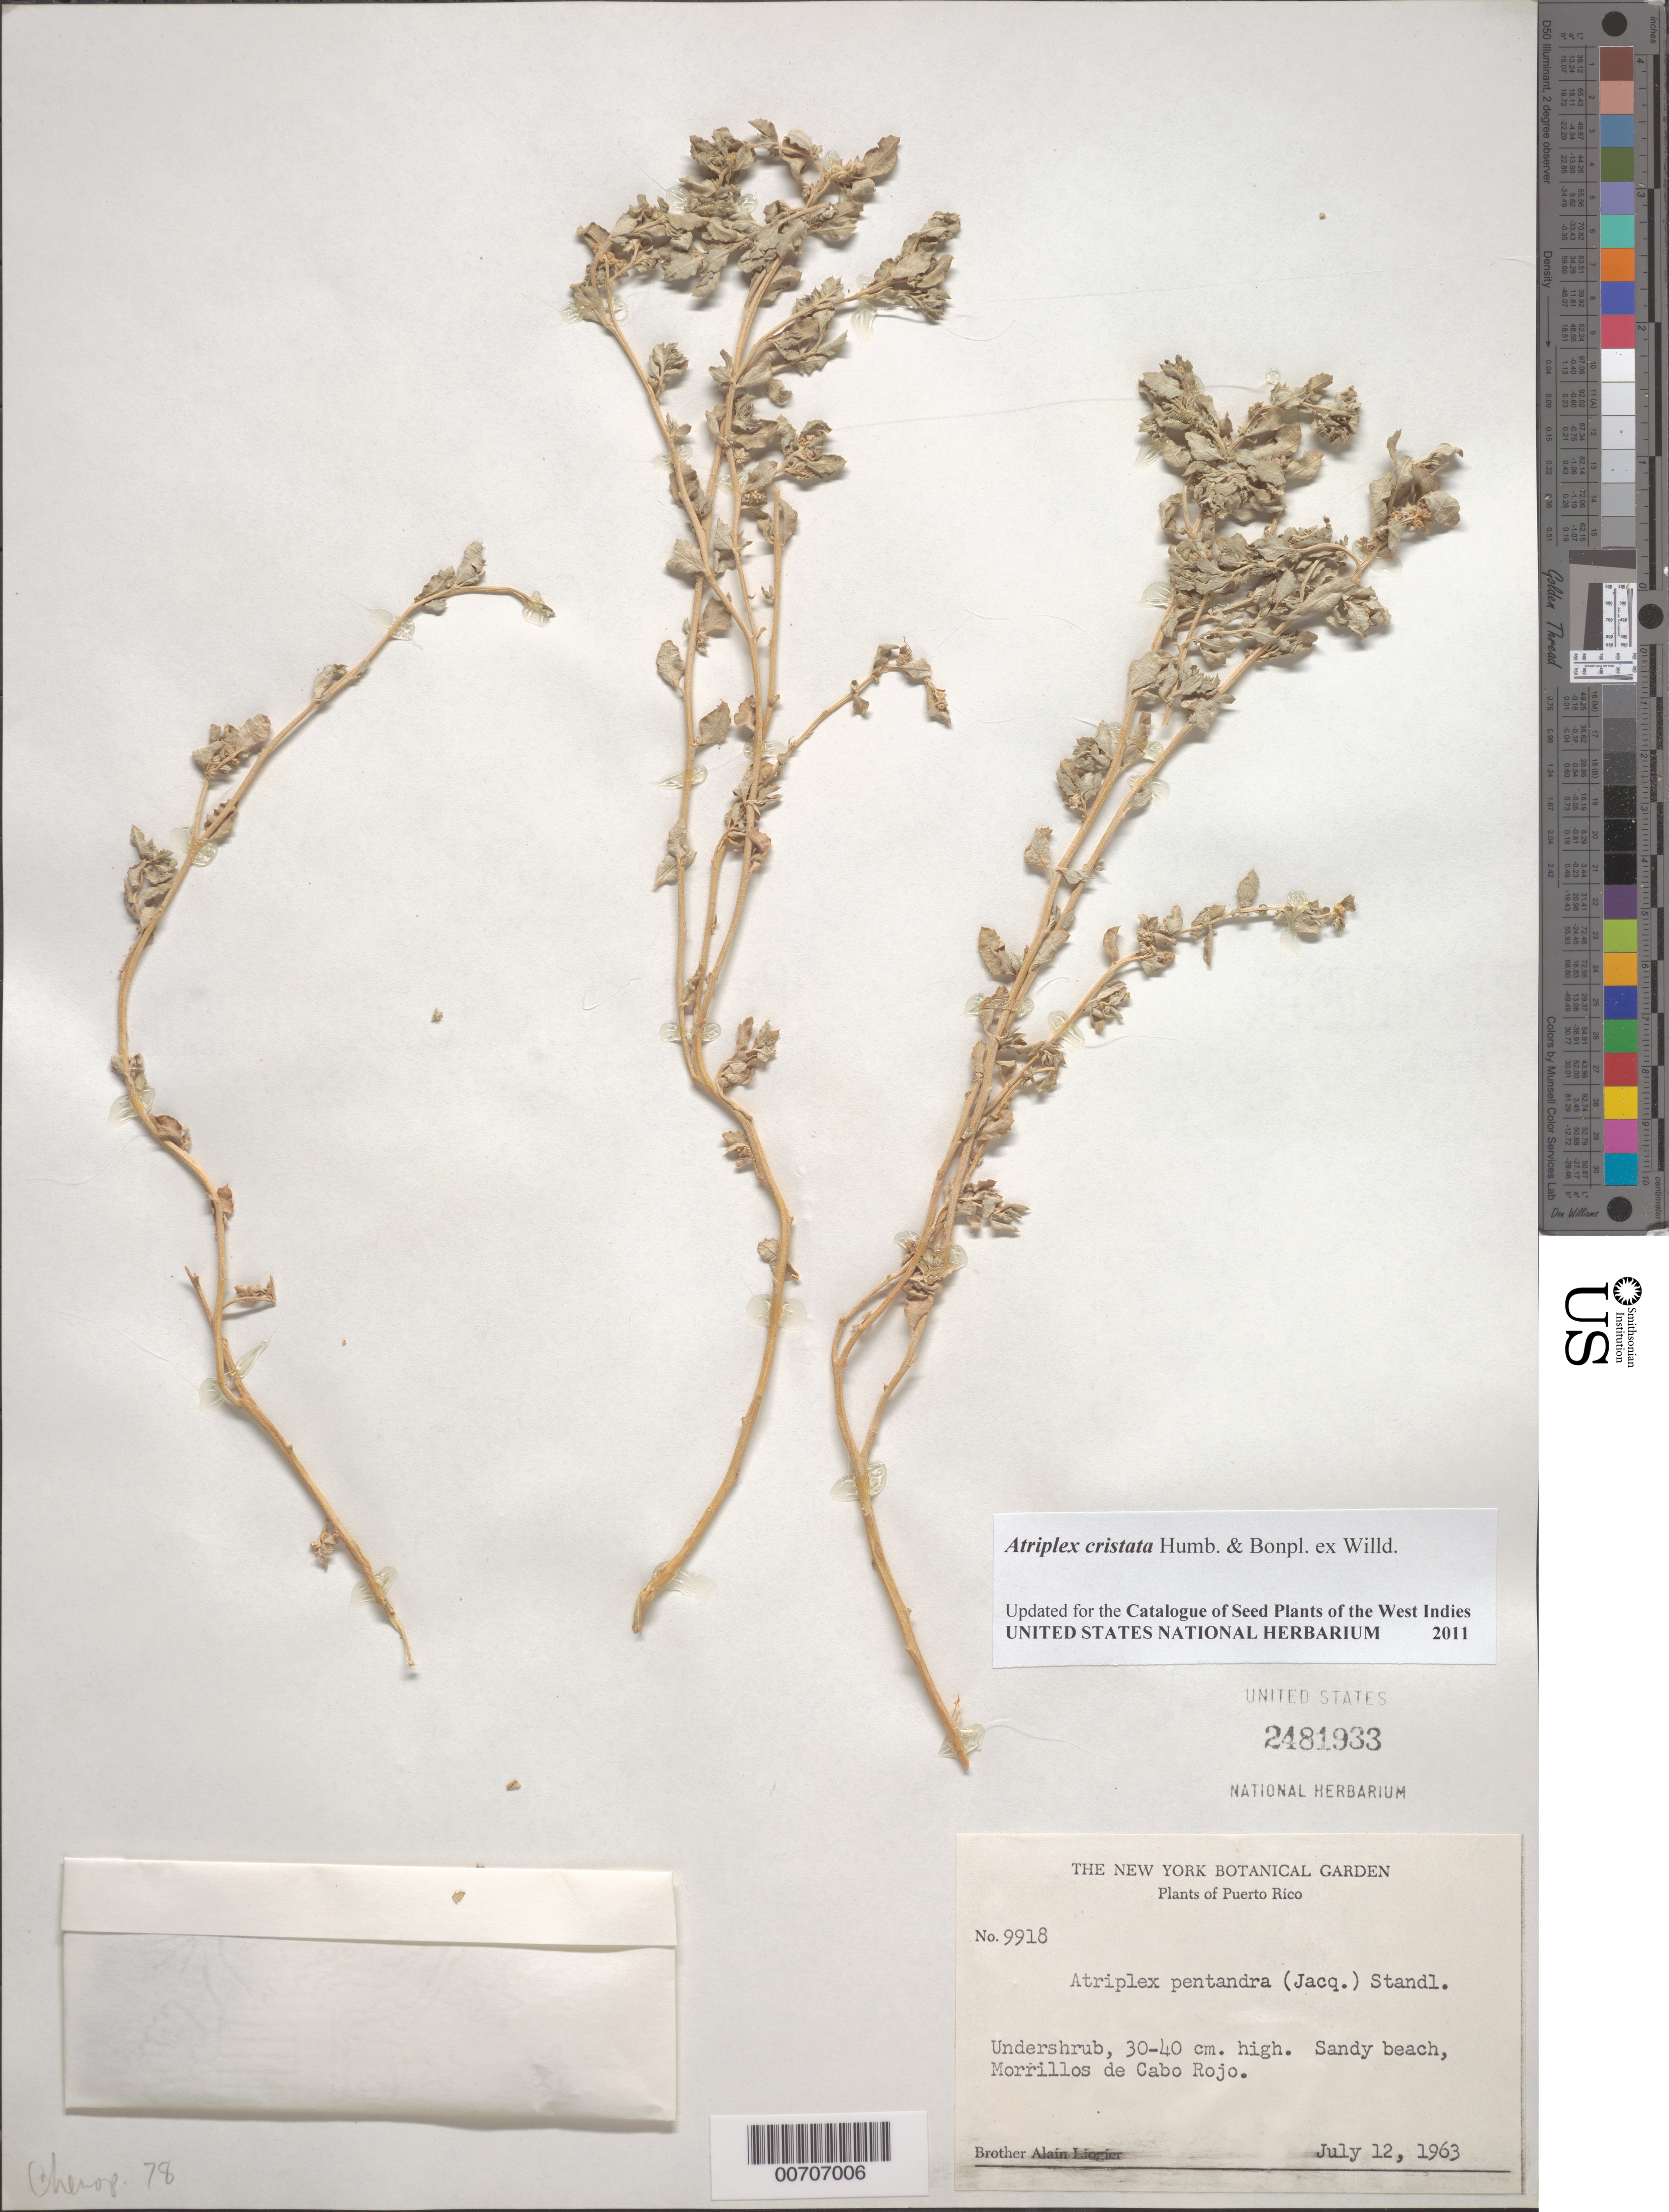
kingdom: Plantae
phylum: Tracheophyta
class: Magnoliopsida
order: Caryophyllales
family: Amaranthaceae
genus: Atriplex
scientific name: Atriplex pentandra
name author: (Jacq.) Standl.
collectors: A. H. Liogier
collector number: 9918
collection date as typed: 12 Jul 1963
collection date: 1963-07-12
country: Puerto Rico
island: Greater Antilles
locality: Morrillos de Cabo Rojo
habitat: Sandy beach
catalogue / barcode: US 2481933